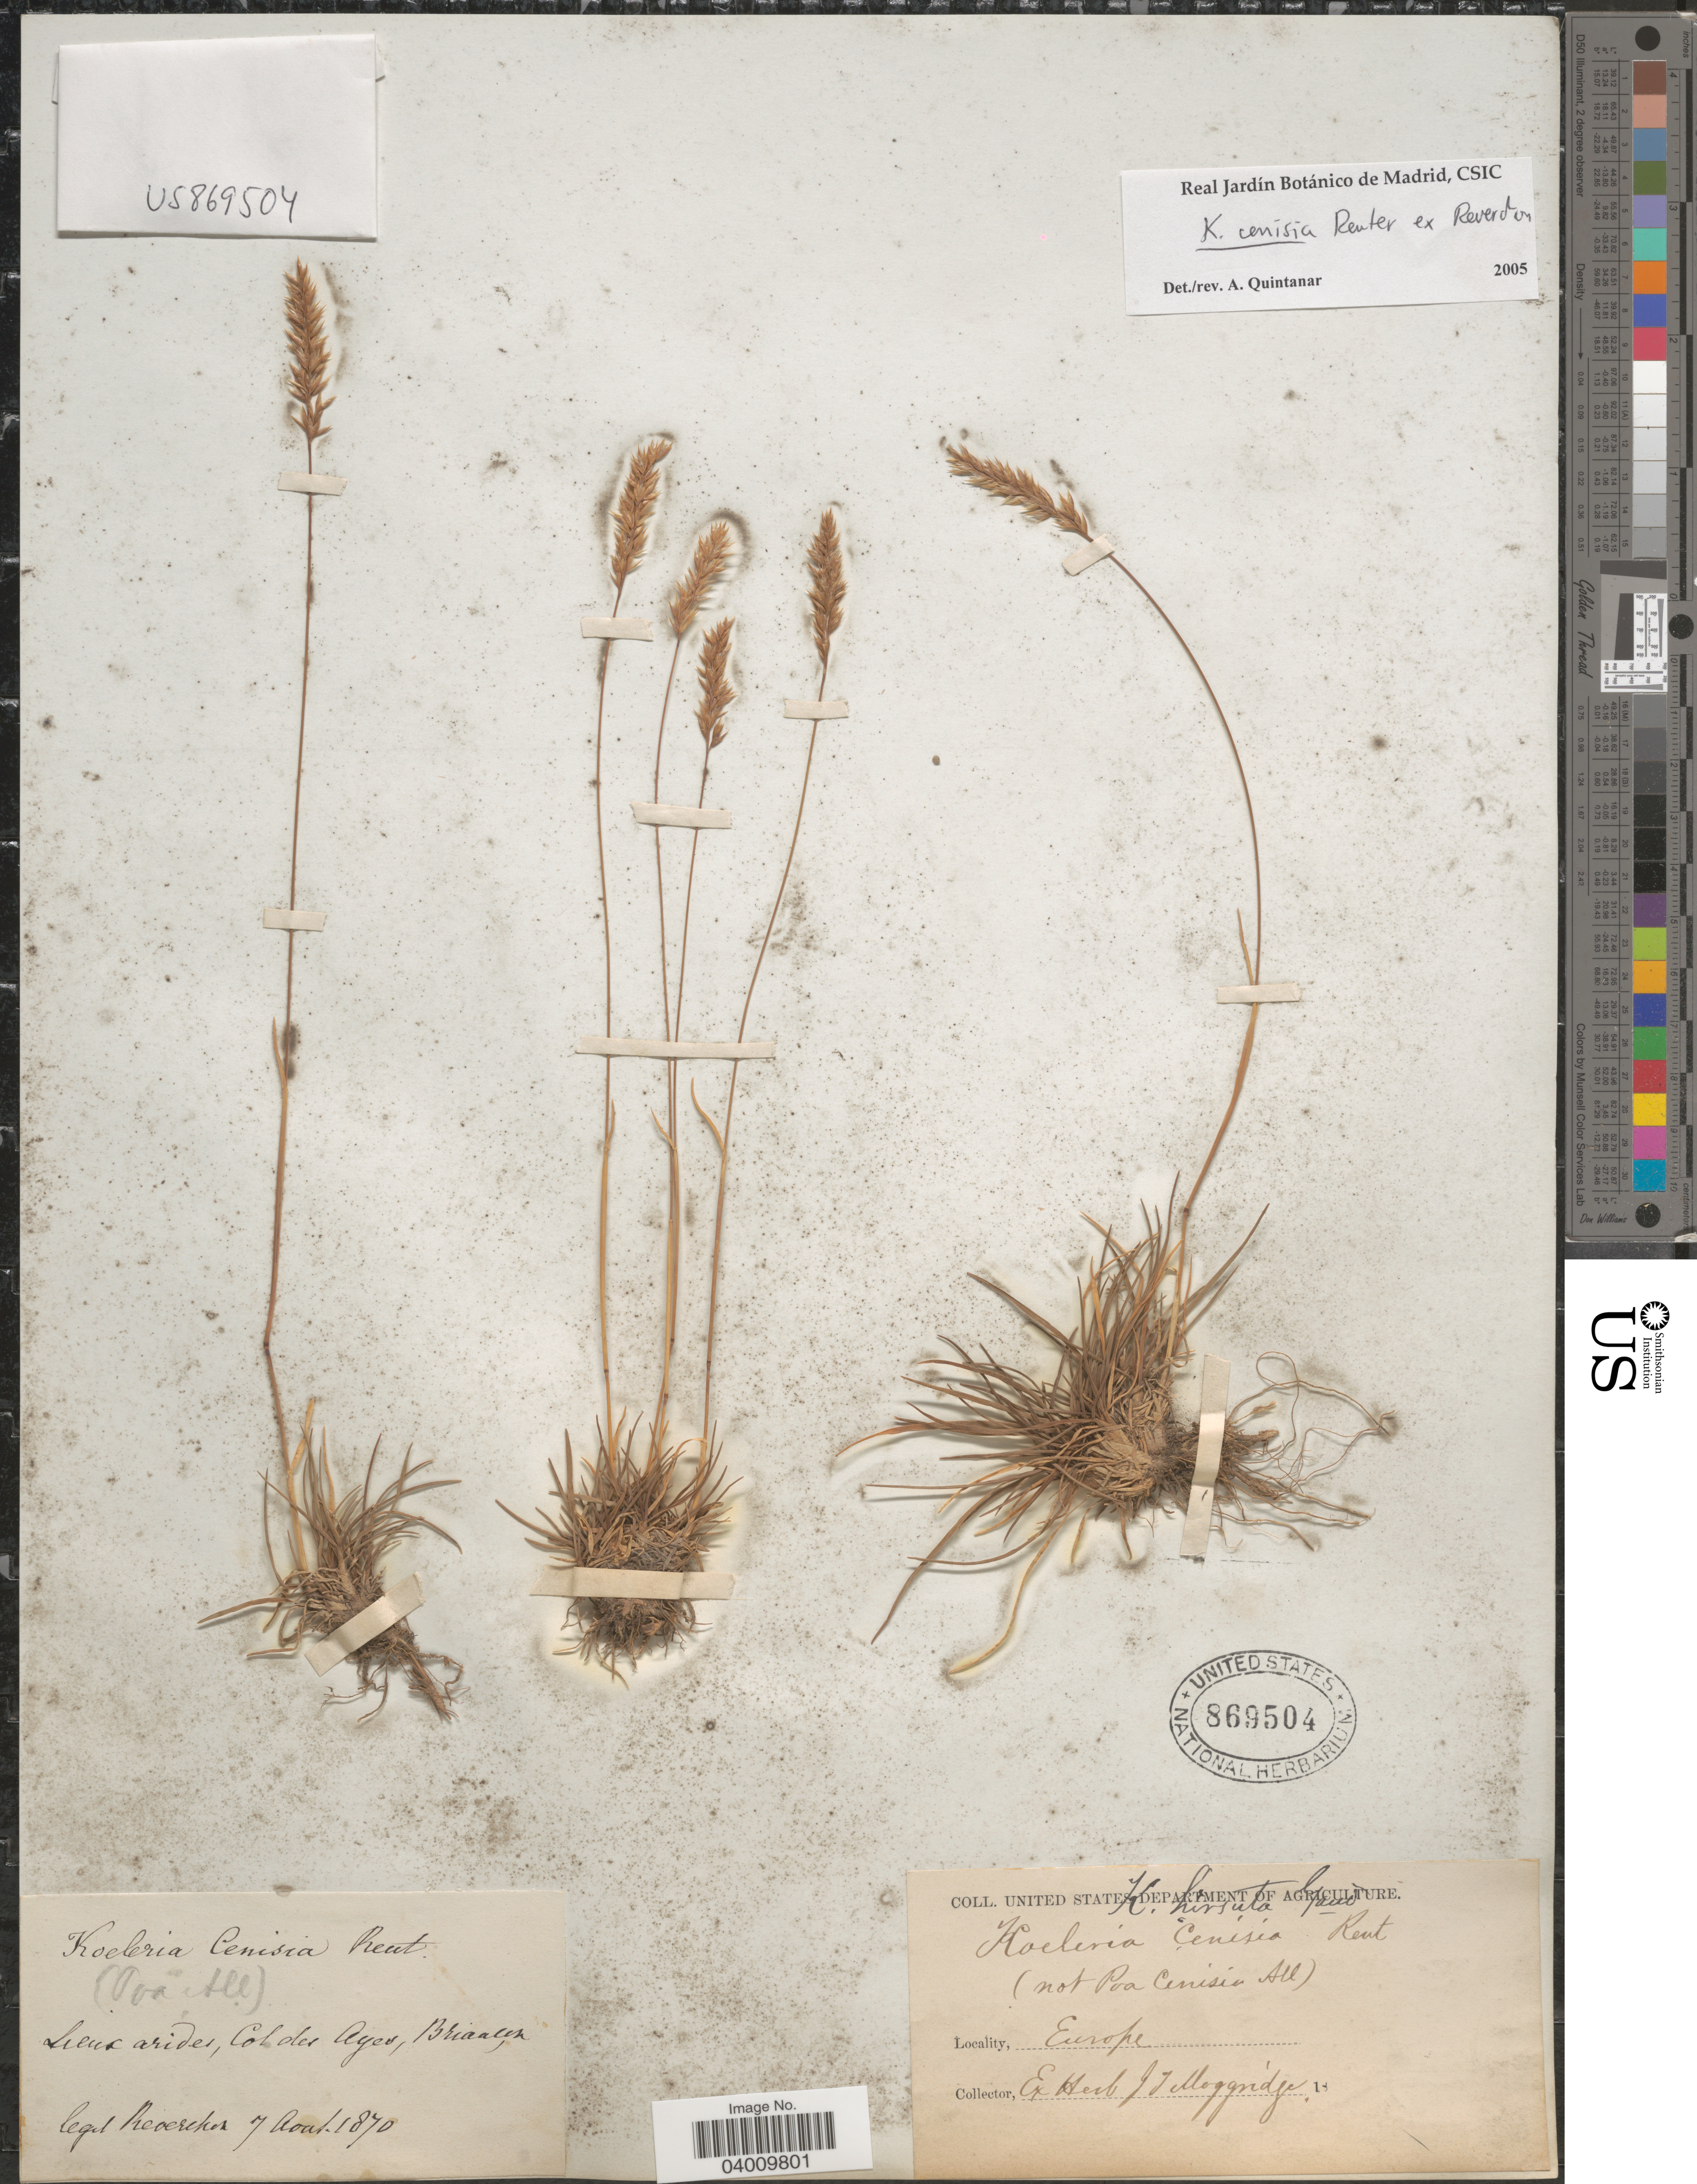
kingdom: Plantae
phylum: Tracheophyta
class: Liliopsida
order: Poales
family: Poaceae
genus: Koeleria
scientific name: Koeleria cenisia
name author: Reut. & E. Rev.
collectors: -. Reverchon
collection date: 1870-08-07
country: France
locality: Lieux arides, Col de Ayes, Briancon. Europe.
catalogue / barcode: US 869504